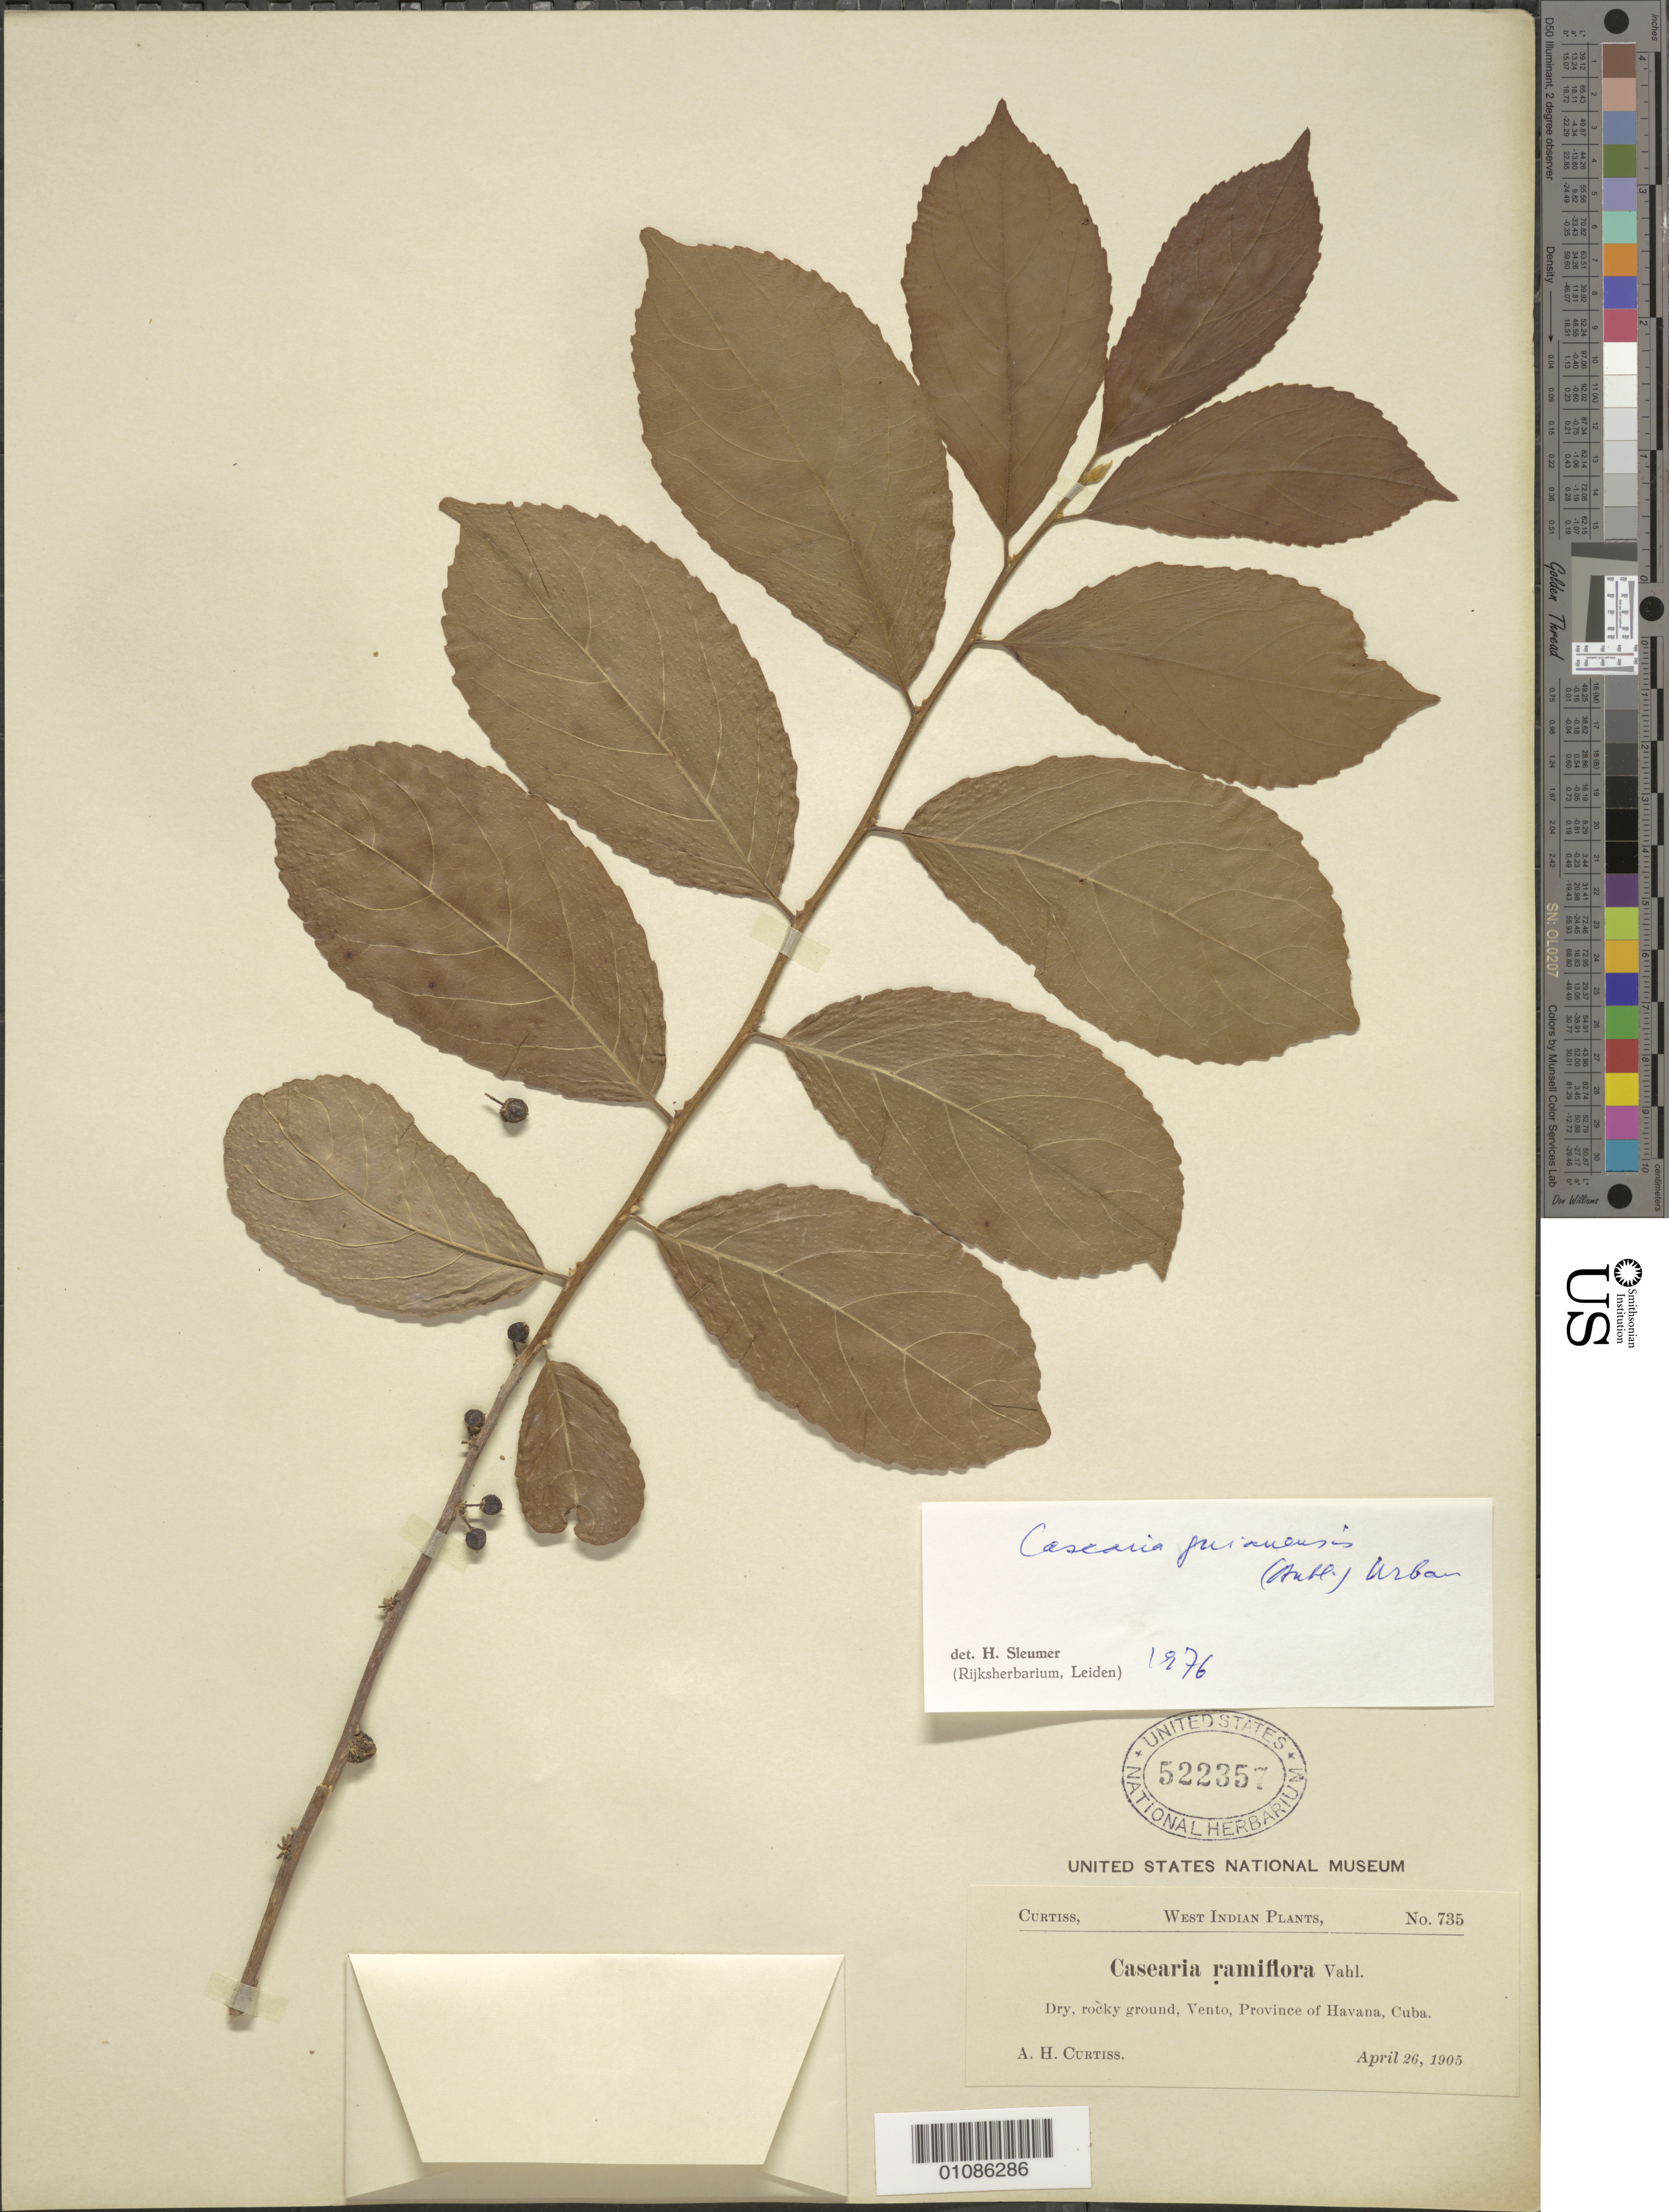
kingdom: Plantae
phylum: Tracheophyta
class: Magnoliopsida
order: Malpighiales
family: Salicaceae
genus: Casearia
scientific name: Casearia guianensis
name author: (Aubl.) Urb.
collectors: A. H. Curtiss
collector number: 735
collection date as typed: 26 Apr 1905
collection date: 1905-04-26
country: Cuba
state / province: La Habana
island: Cuba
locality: Dry, Rocky ground, Vento,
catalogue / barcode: US 522357